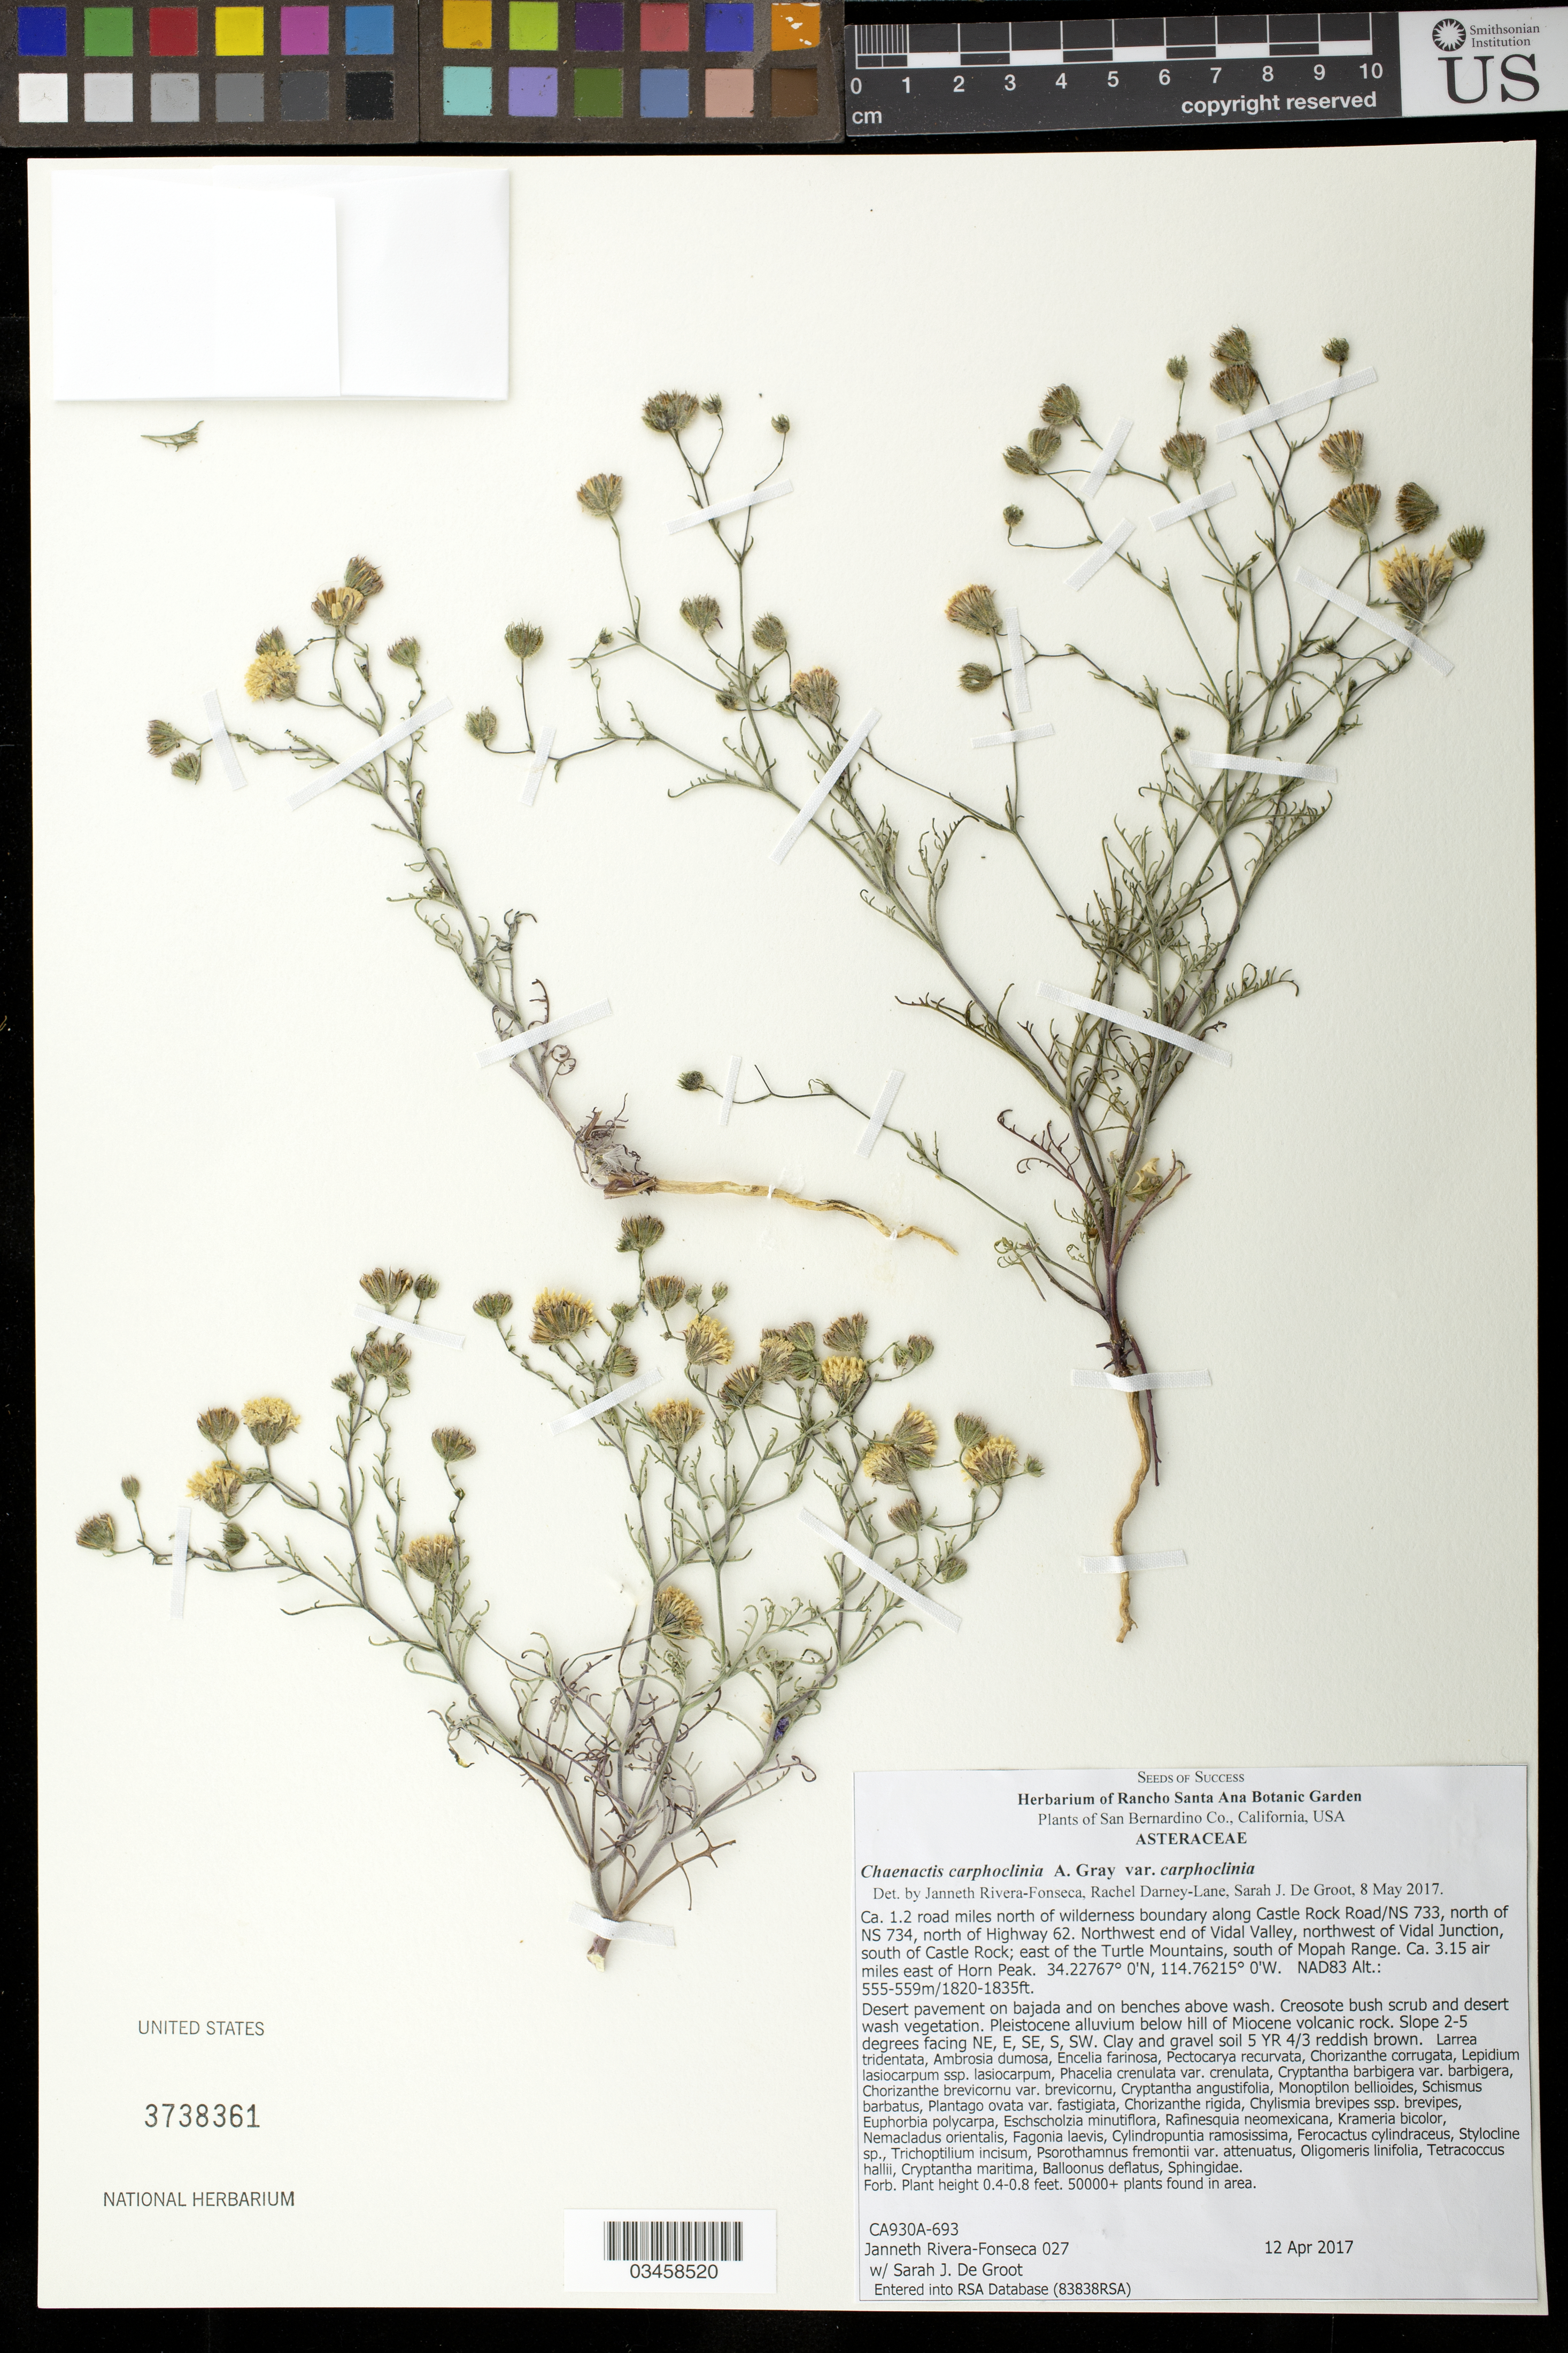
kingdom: Plantae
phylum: Tracheophyta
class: Magnoliopsida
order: Asterales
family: Asteraceae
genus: Chaenactis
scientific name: Chaenactis carphoclinia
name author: A. Gray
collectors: J. Rivera-Fonseca & S. De Groot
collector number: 027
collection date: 2017-04-12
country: United States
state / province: California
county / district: San Bernardino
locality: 1.2 road mi. N of wilderness boundary along Castle Rock Road/NS 733, N of NS734, N of Hwy 62, NW of Vidal Valley, NW of Vidal Junction, S of Castle Rock, E of Turtle Mts, S of Mopah Range, S3.15 air mi. E of Horn Peak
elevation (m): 555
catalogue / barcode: US 3738361